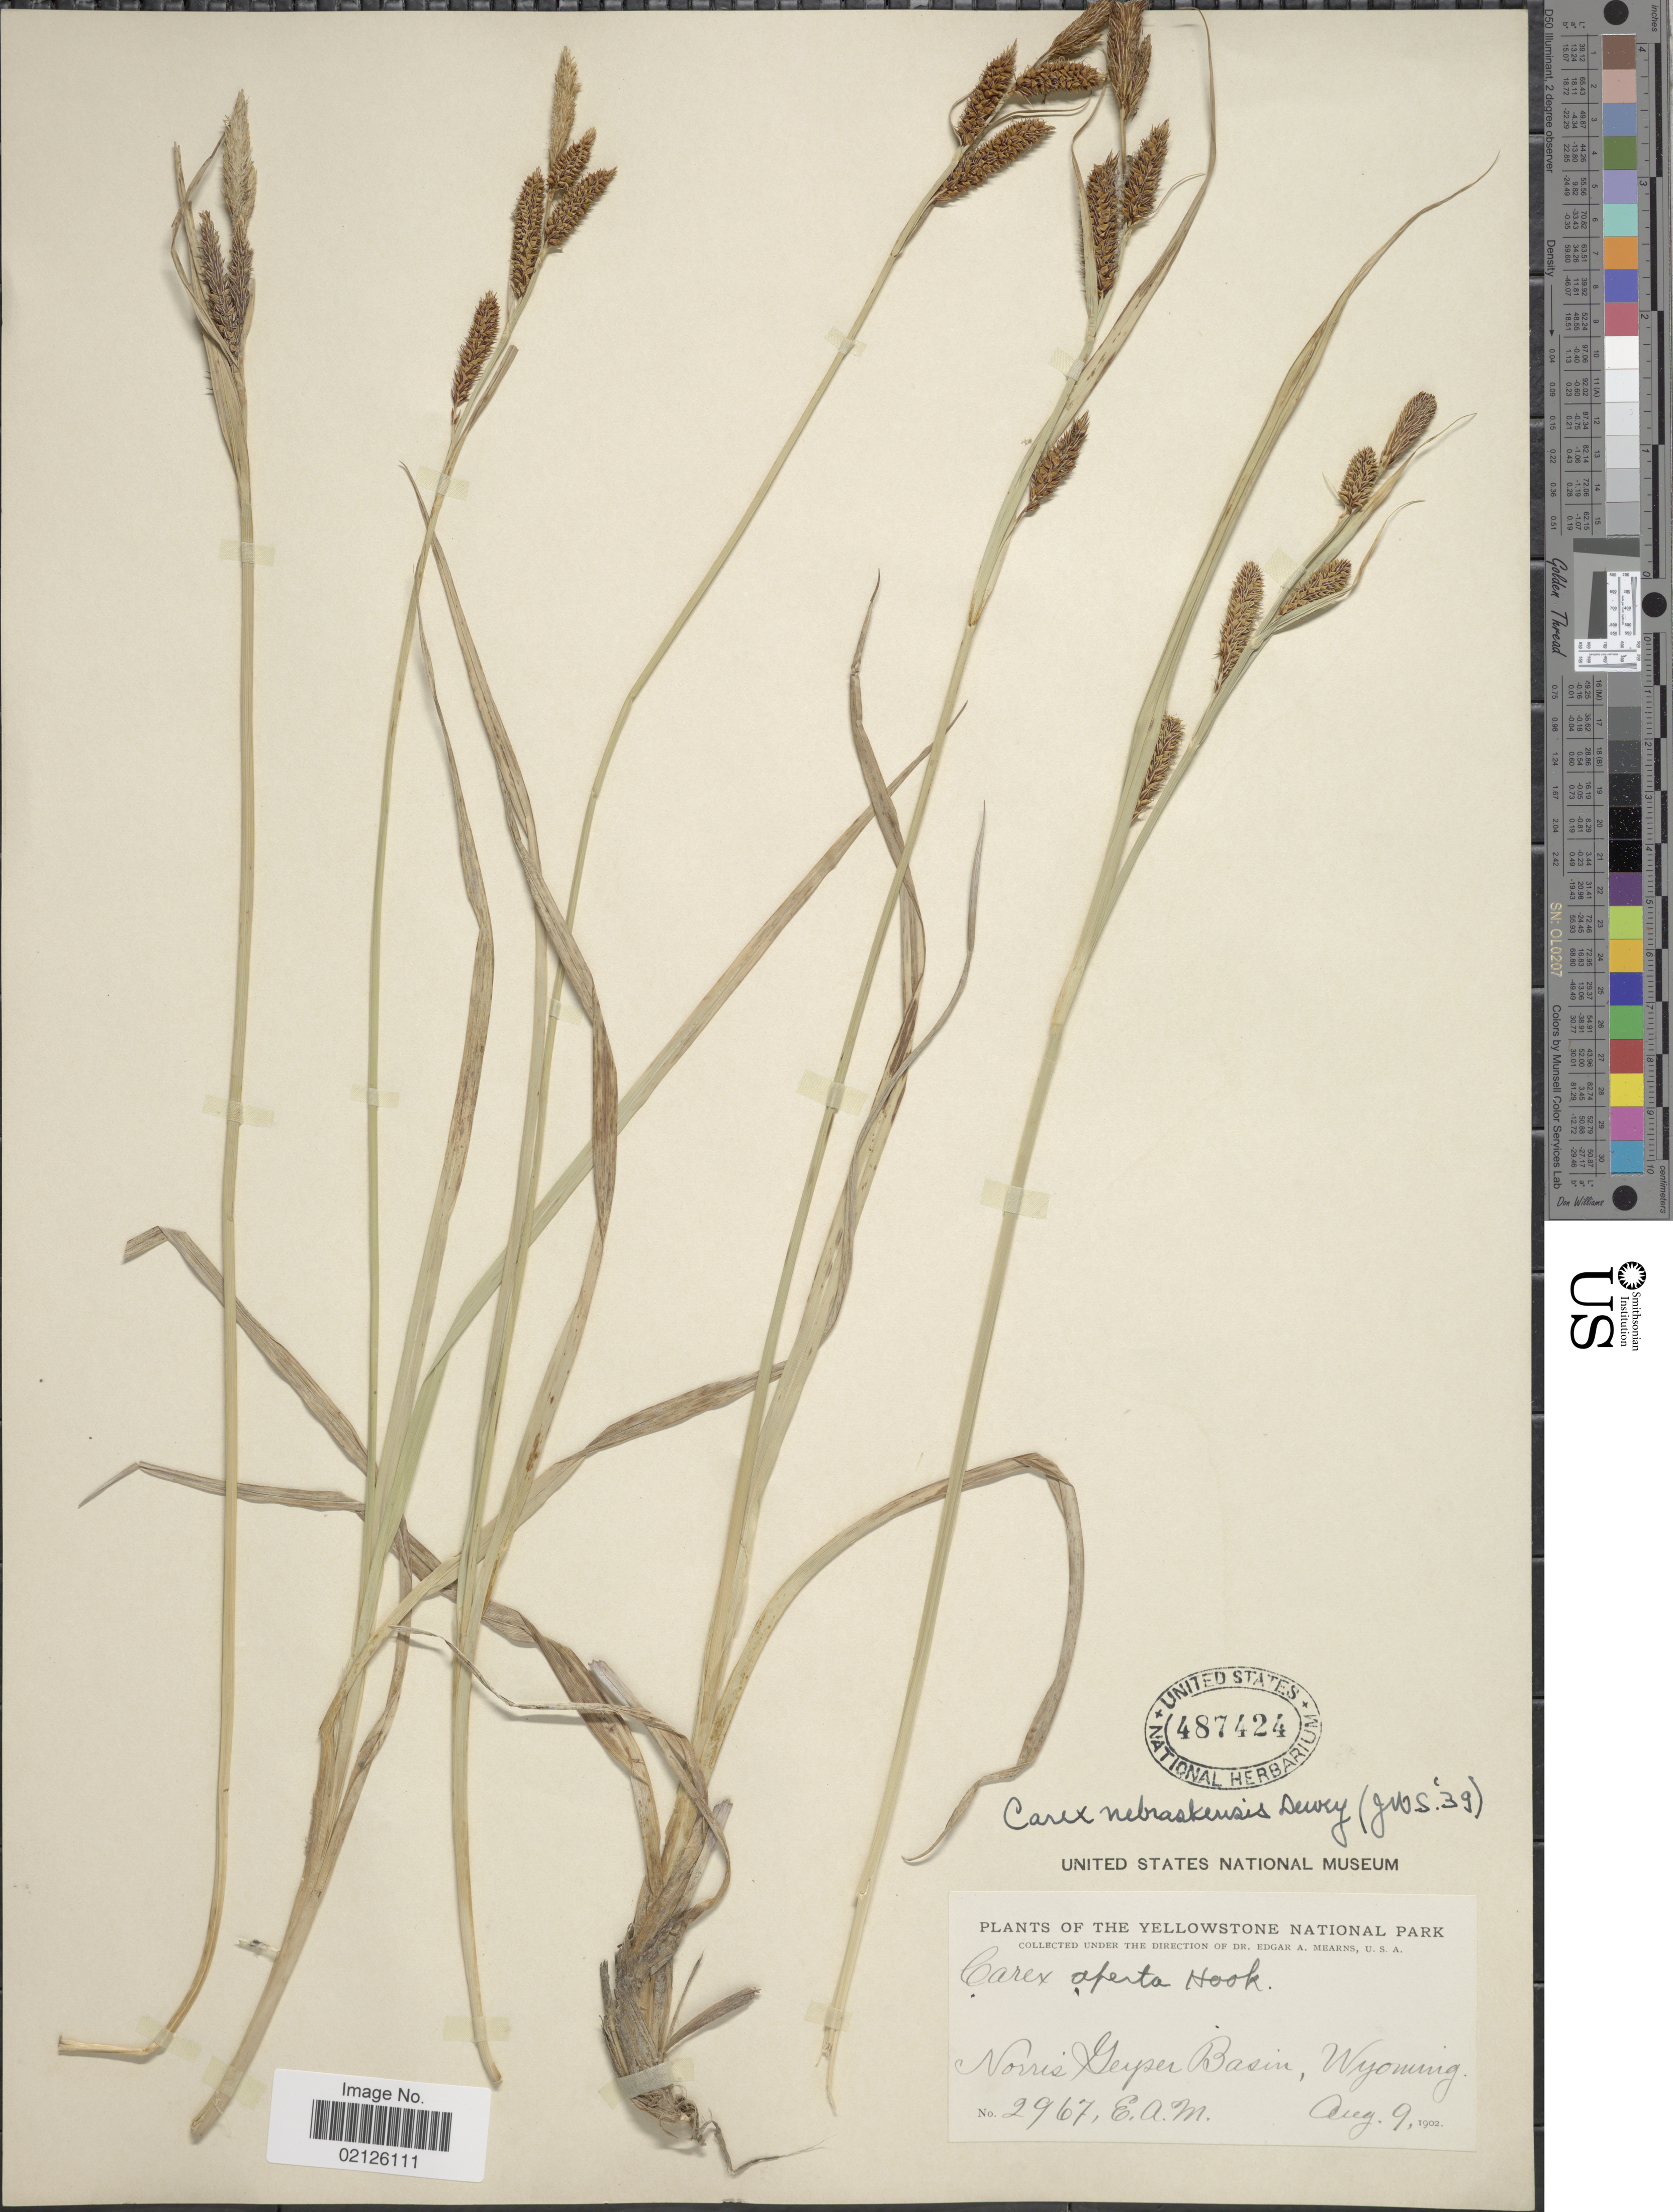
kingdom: Plantae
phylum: Tracheophyta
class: Liliopsida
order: Poales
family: Cyperaceae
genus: Carex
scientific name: Carex nebrascensis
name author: Dewey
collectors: E. A. Mearns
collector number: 2967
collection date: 1902-08-09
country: United States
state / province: Wyoming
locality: The Yellowstone National Park, Norris Geyser Basin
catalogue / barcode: US 487424